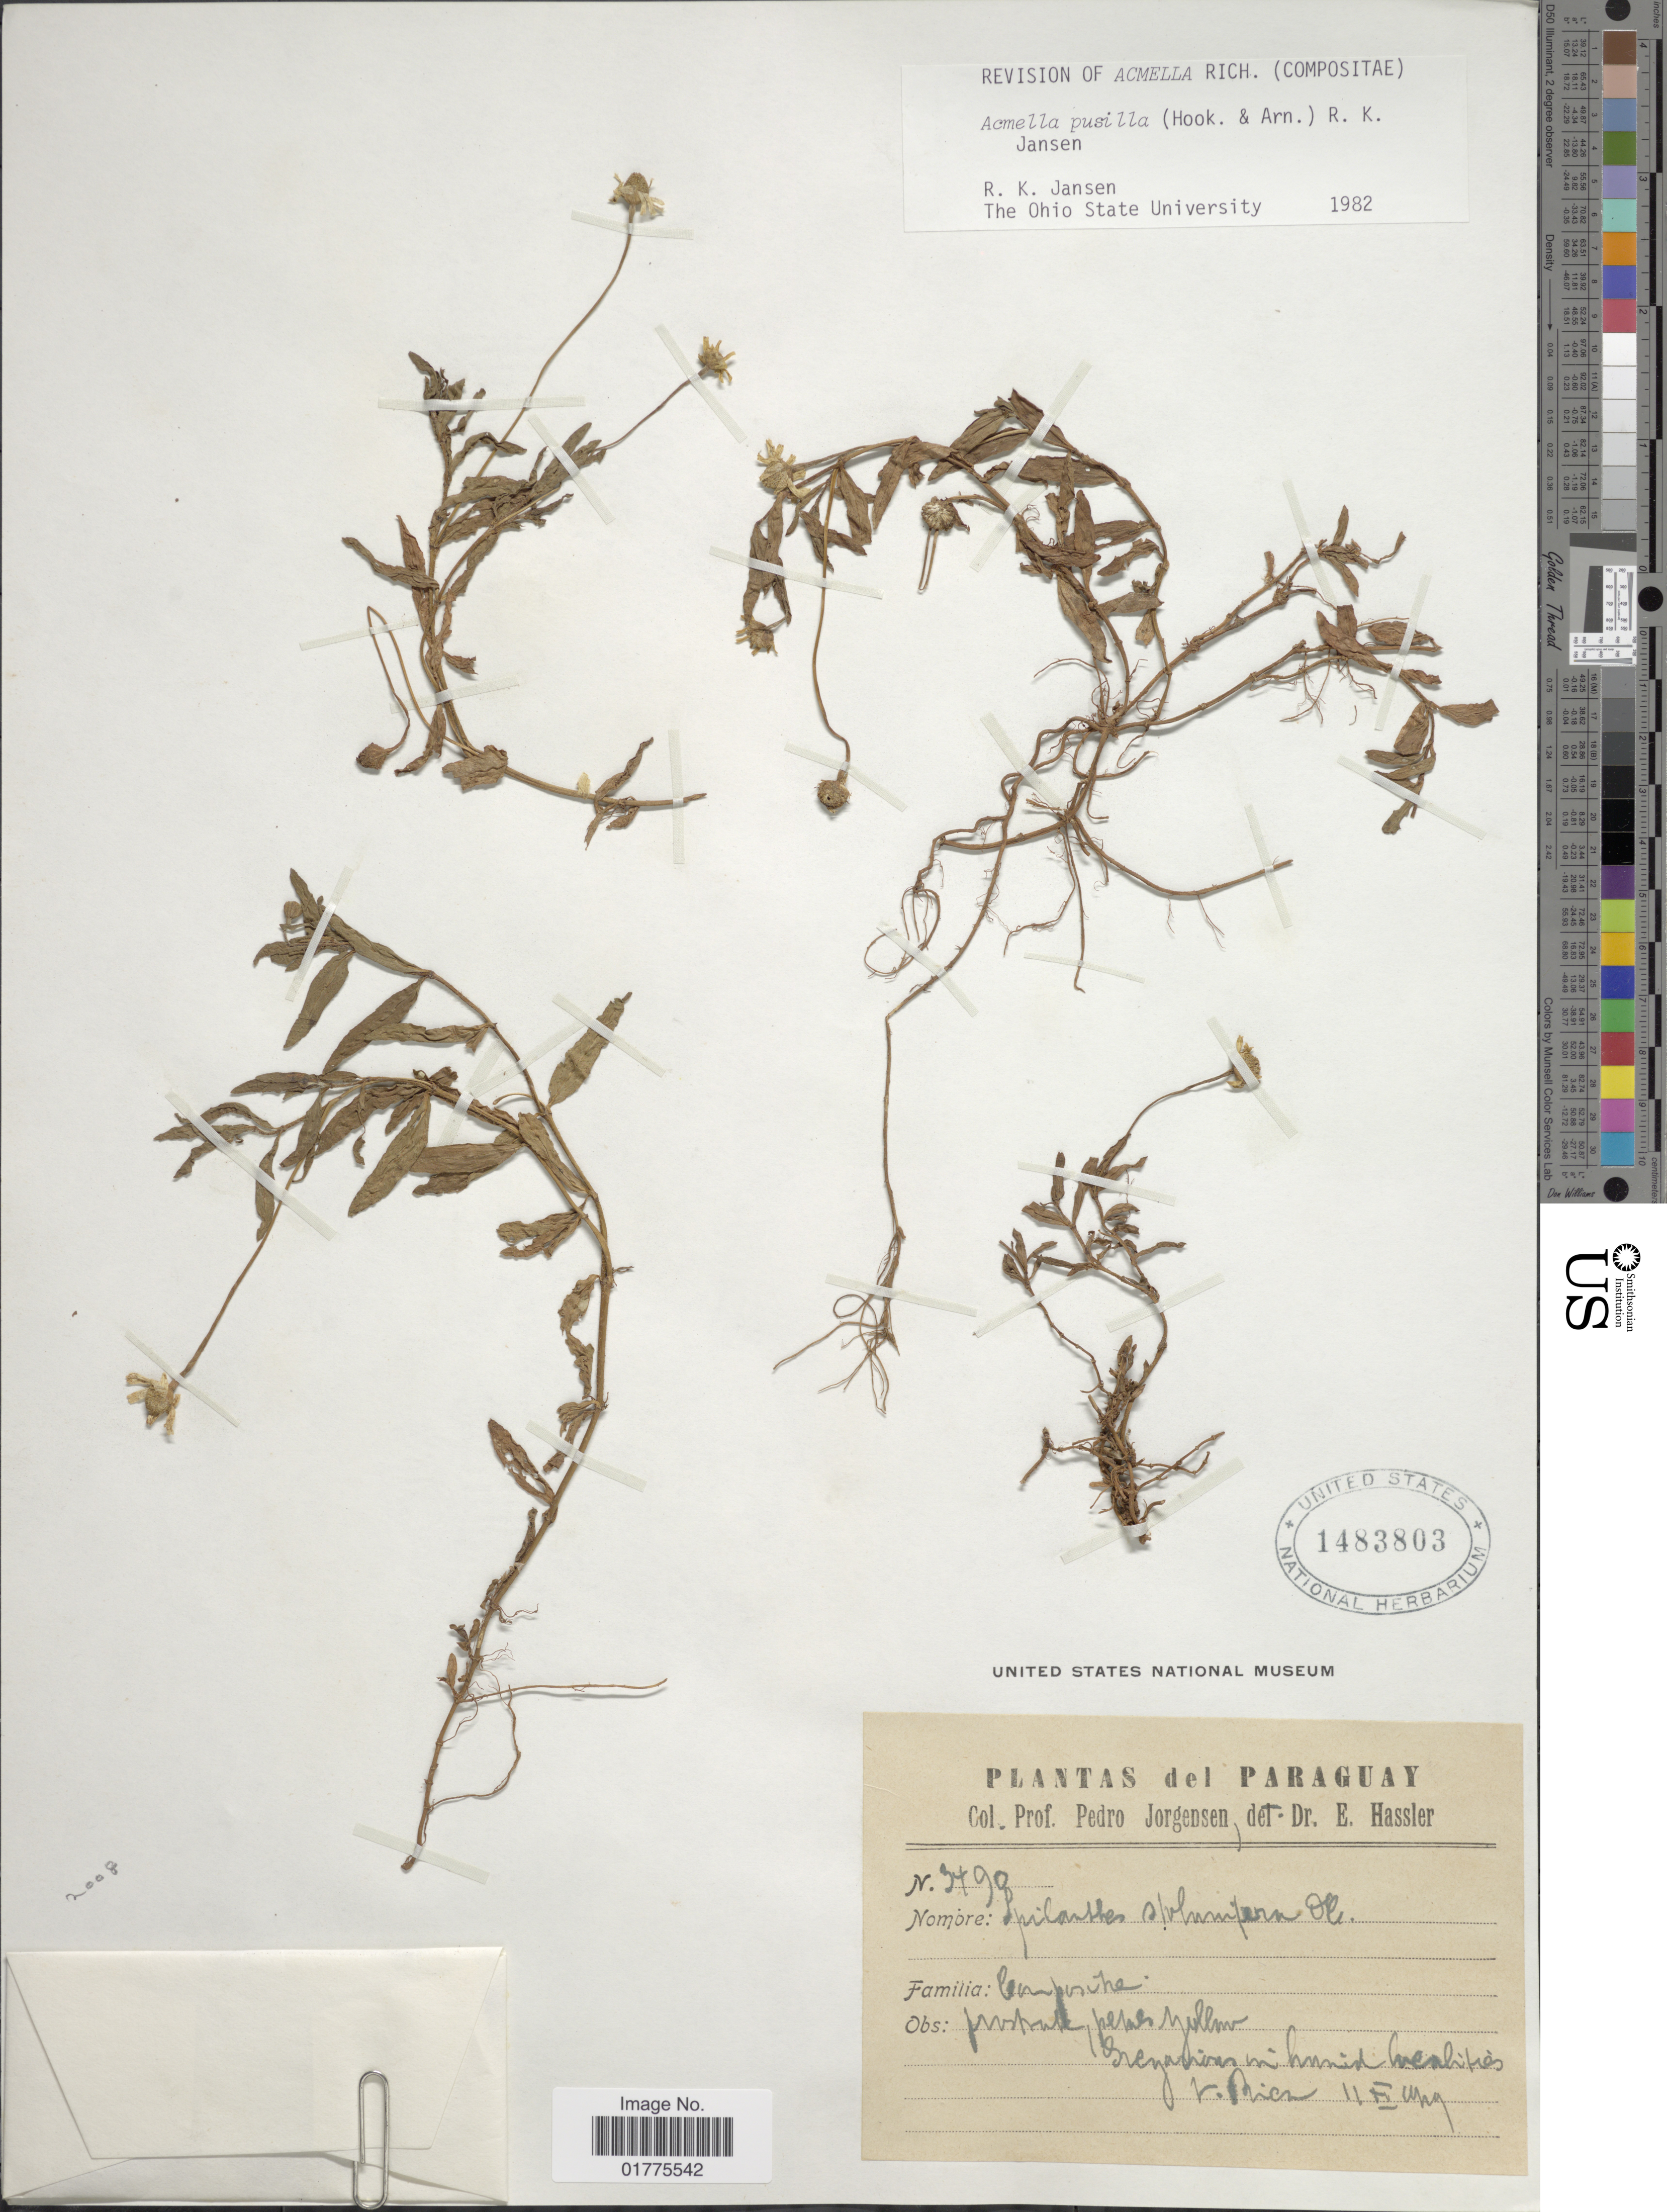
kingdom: Plantae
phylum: Tracheophyta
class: Magnoliopsida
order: Asterales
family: Asteraceae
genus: Acmella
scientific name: Acmella pusilla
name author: (Hook. & Arn.) R.K. Jansen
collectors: P. Jörgensen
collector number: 3490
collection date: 1929-02-11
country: Paraguay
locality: Villarrica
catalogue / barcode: US 1483803